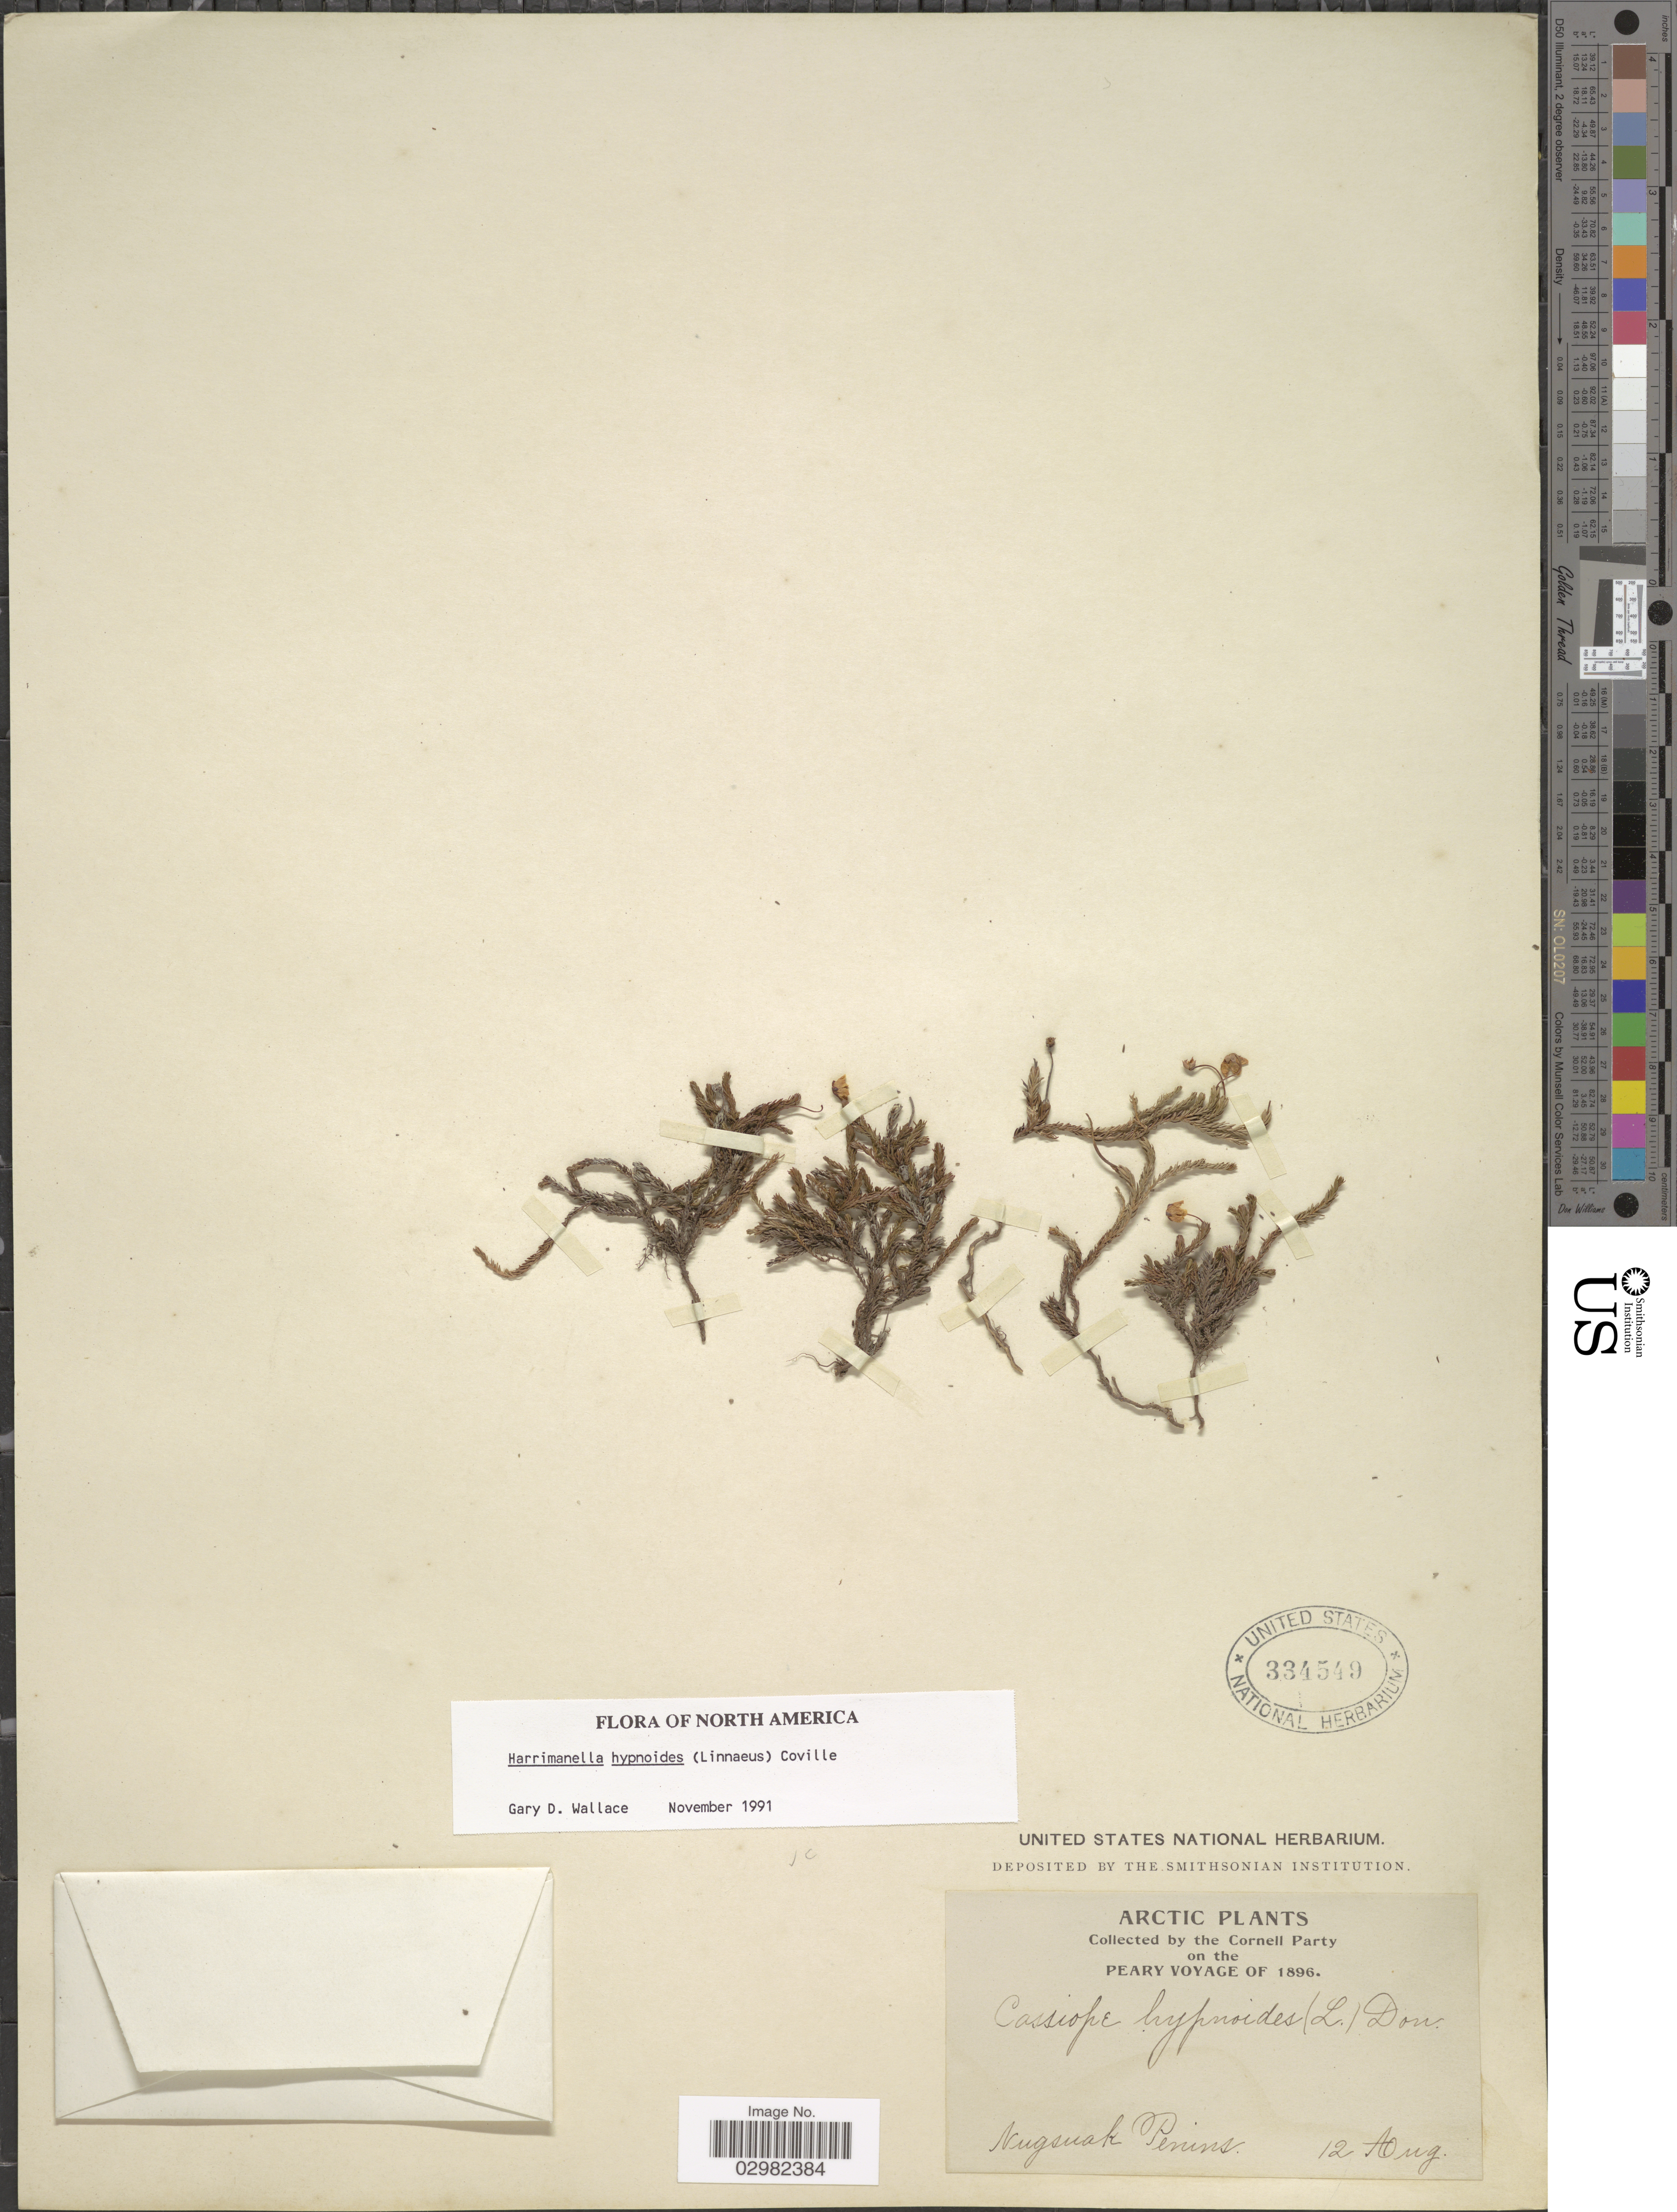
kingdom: Plantae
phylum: Tracheophyta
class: Magnoliopsida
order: Ericales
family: Ericaceae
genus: Harrimanella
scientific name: Harrimanella hypnoides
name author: (L.) Coville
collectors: Cornell Party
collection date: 1896-08-12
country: Greenland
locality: Arctic, Nugsuak Penins.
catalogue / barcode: US 334549